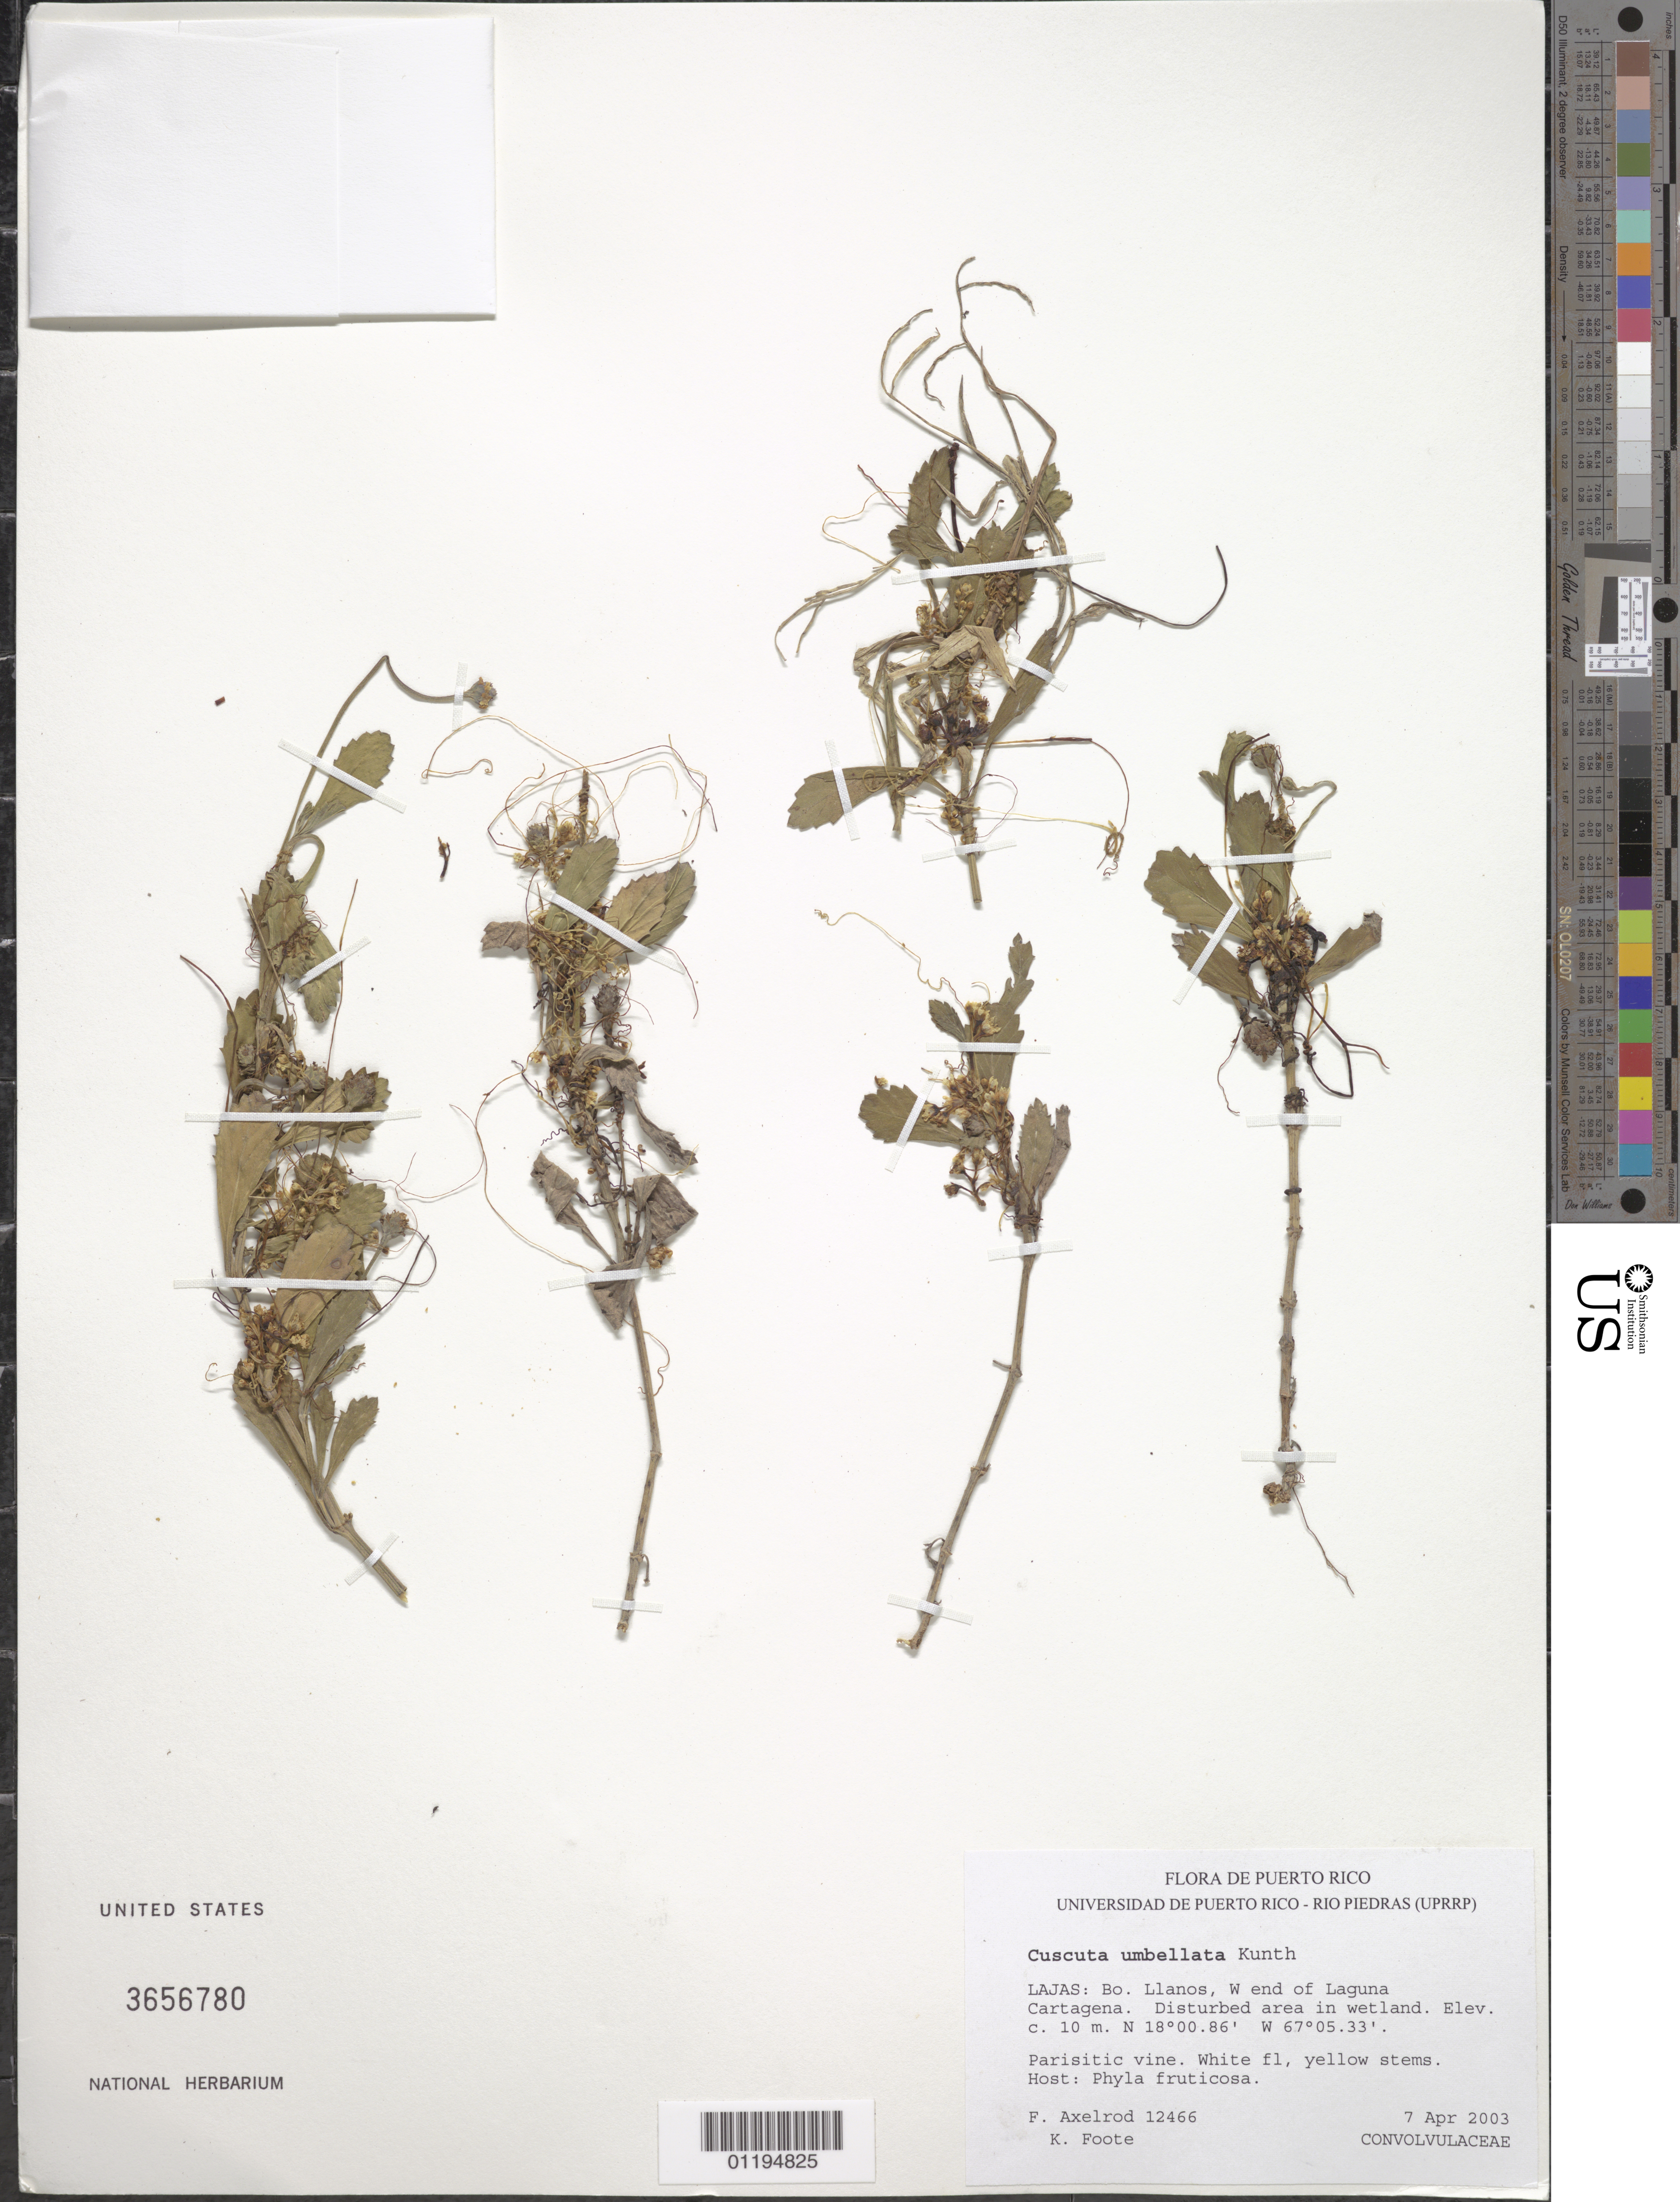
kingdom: Plantae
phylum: Tracheophyta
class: Magnoliopsida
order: Solanales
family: Convolvulaceae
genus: Cuscuta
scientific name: Cuscuta umbellata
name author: Kunth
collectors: F. S. Axelrod & K. Foote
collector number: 12466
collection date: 2003-04-07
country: Puerto Rico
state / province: Lajas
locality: W end of Laguna cartagena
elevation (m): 10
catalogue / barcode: US 3656780